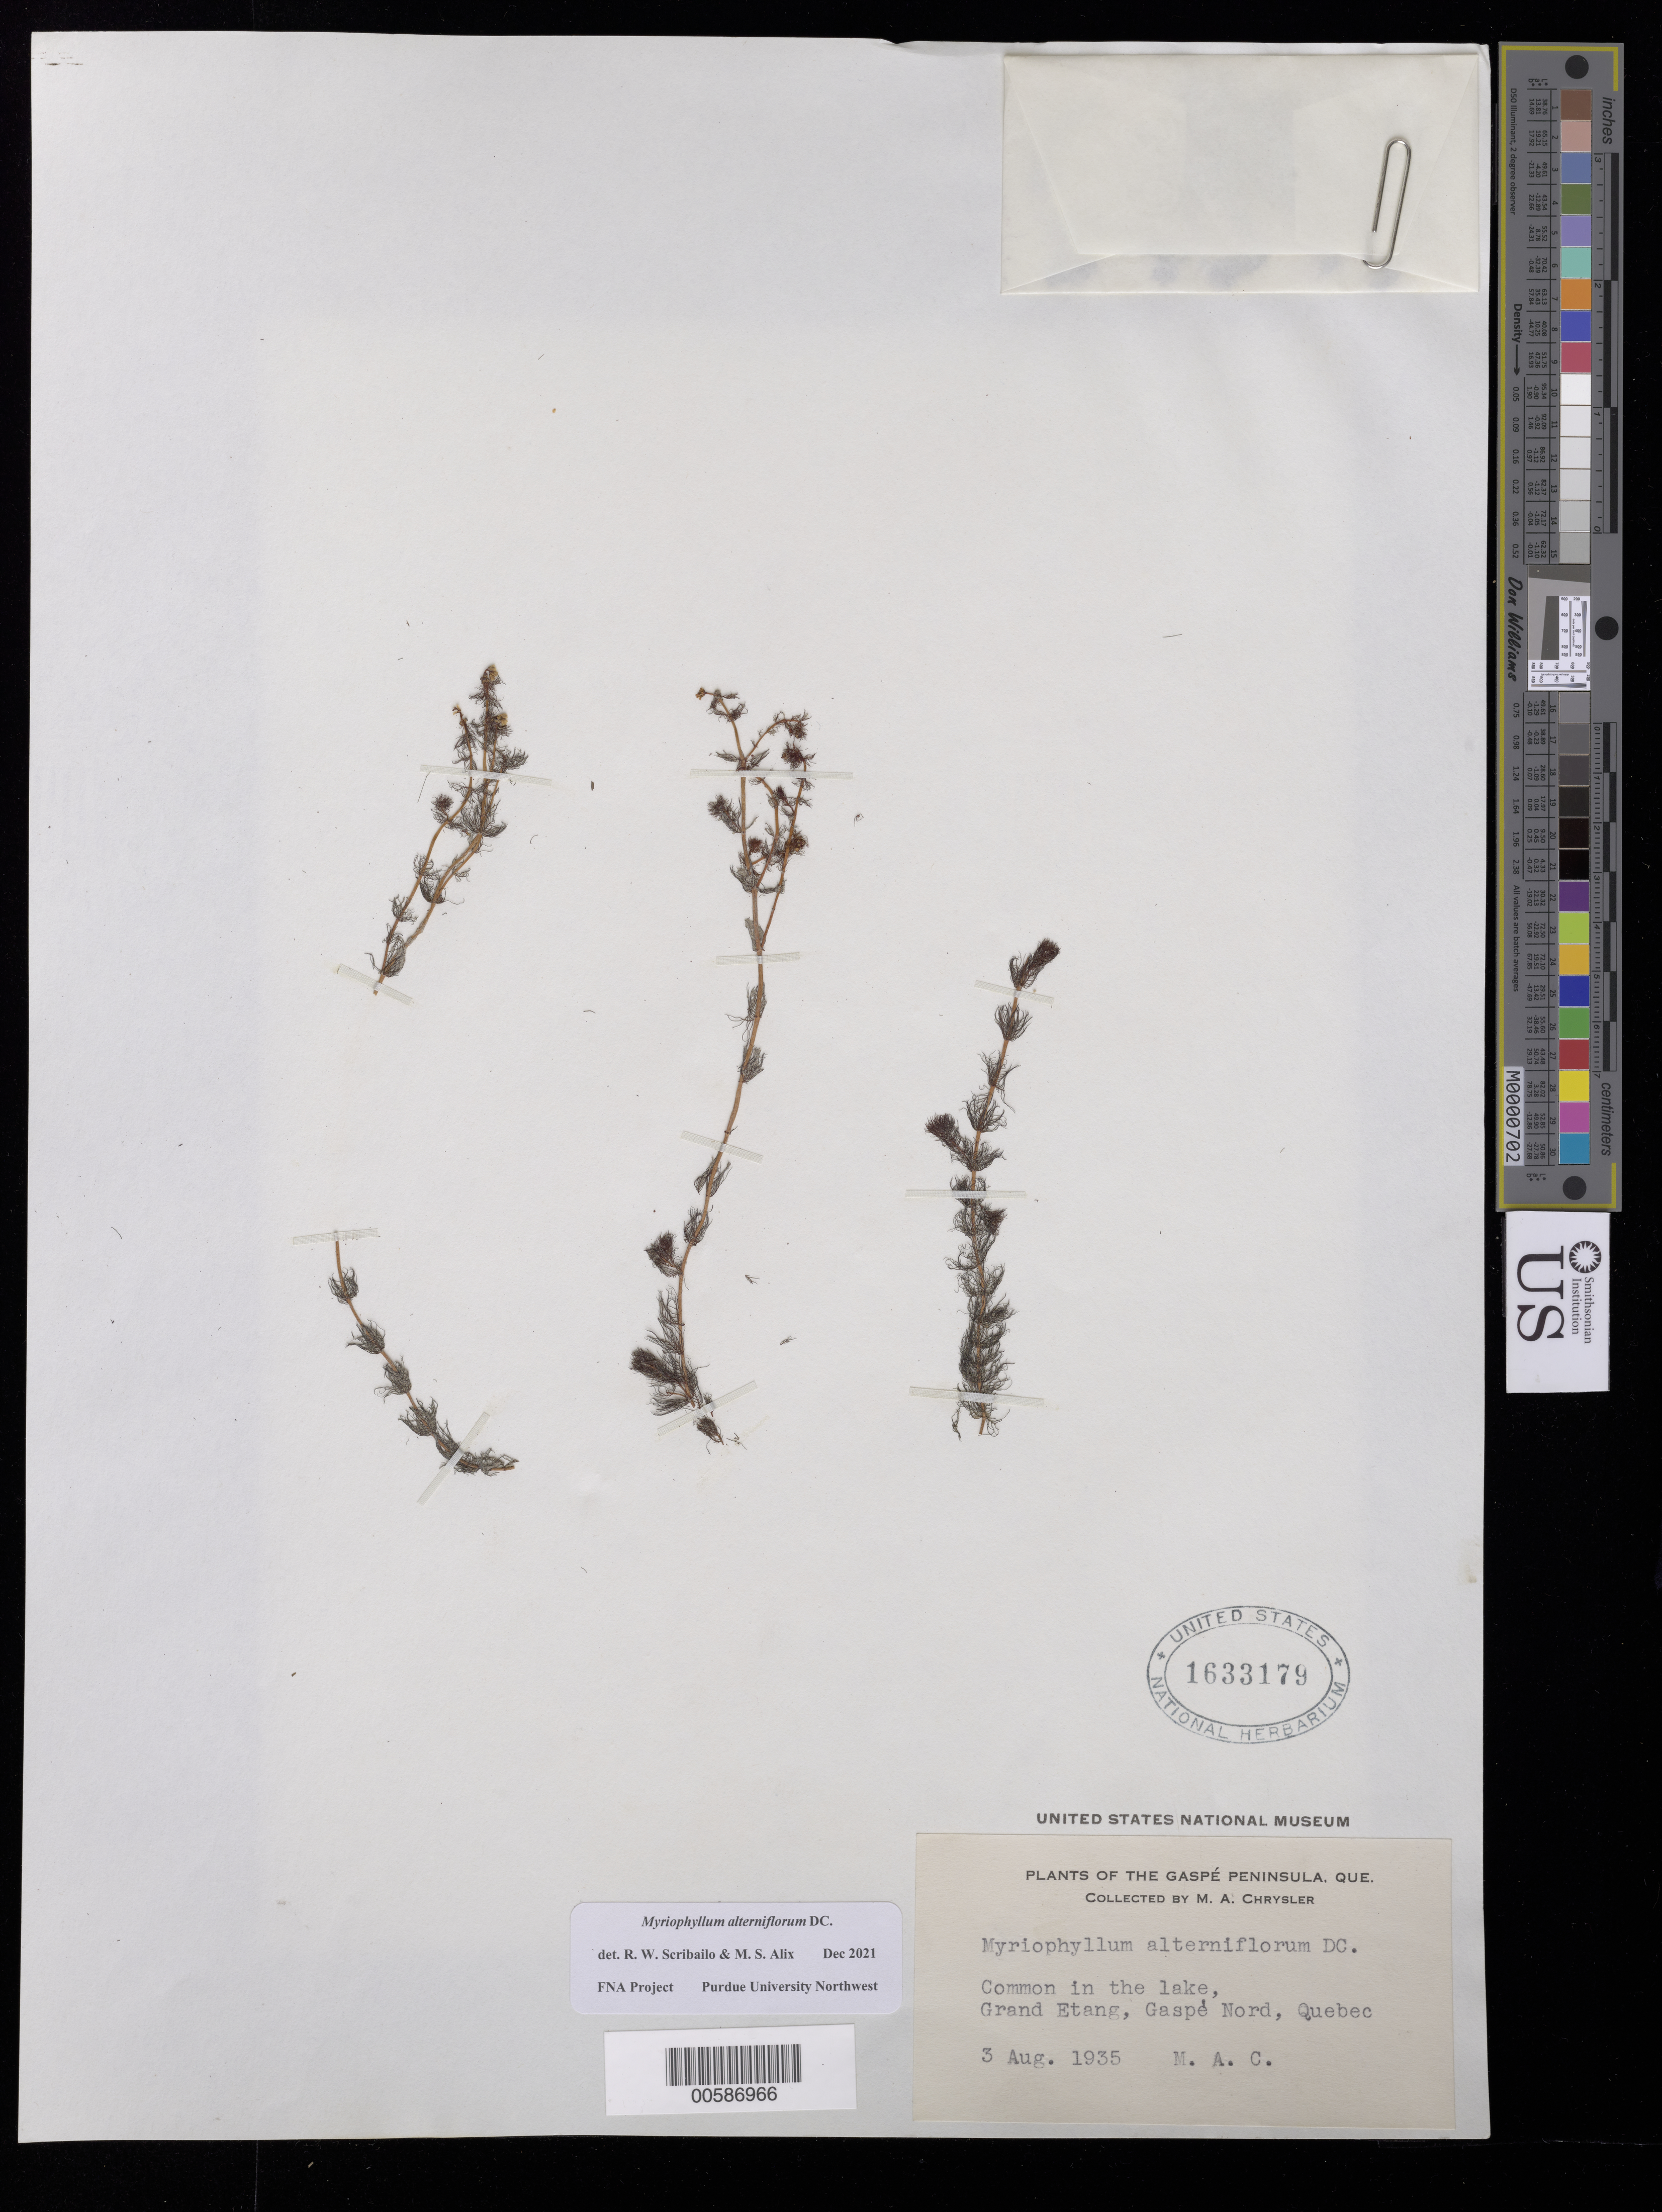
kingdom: Plantae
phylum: Tracheophyta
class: Magnoliopsida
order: Saxifragales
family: Haloragaceae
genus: Myriophyllum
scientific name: Myriophyllum alterniflorum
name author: DC.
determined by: Scribailo, R. W.; Alix, M. S.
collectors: M. A. Chrysler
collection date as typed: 03 Aug 1935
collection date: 1935-08-03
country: Canada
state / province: Quebec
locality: Gaspe Peninsula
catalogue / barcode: US 1633179